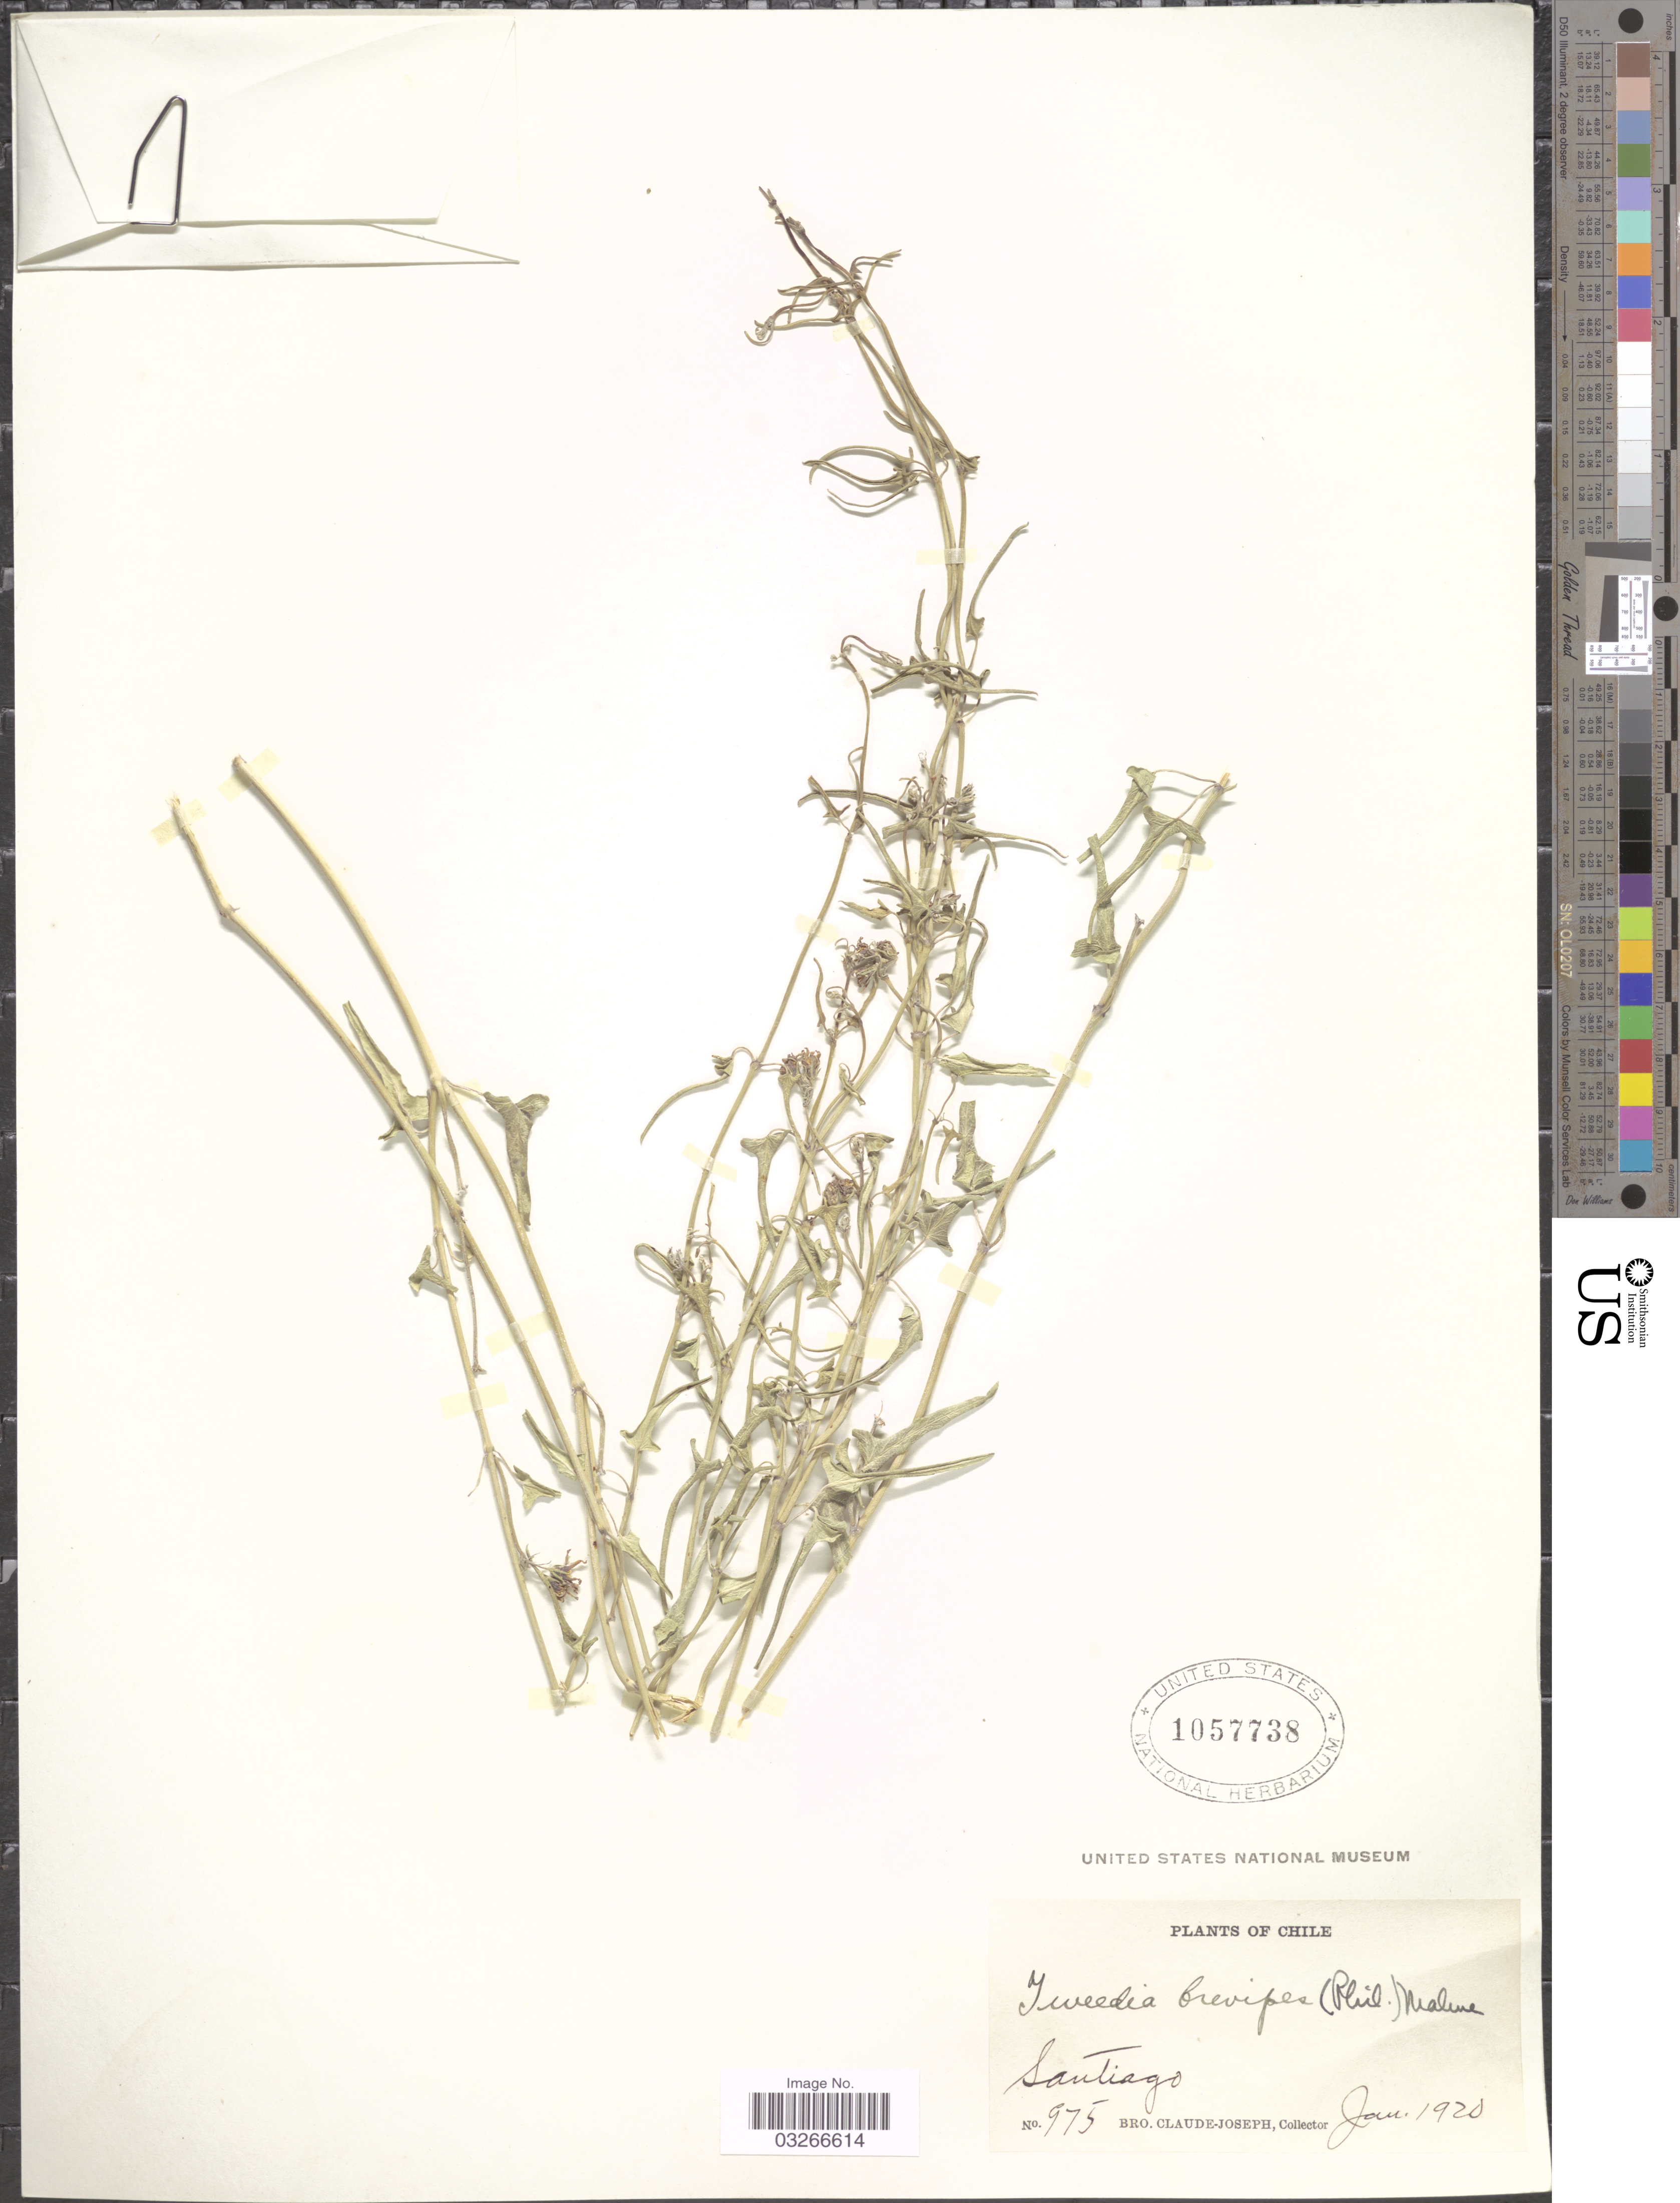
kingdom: Plantae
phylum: Tracheophyta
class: Magnoliopsida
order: Gentianales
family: Apocynaceae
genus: Tweedia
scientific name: Tweedia brevipes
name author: (Phil.) Malme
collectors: Bro. Claude-Joseph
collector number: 975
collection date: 1920-01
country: Chile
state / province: Región Metropolitana (RM)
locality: Santiago.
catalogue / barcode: US 1057738